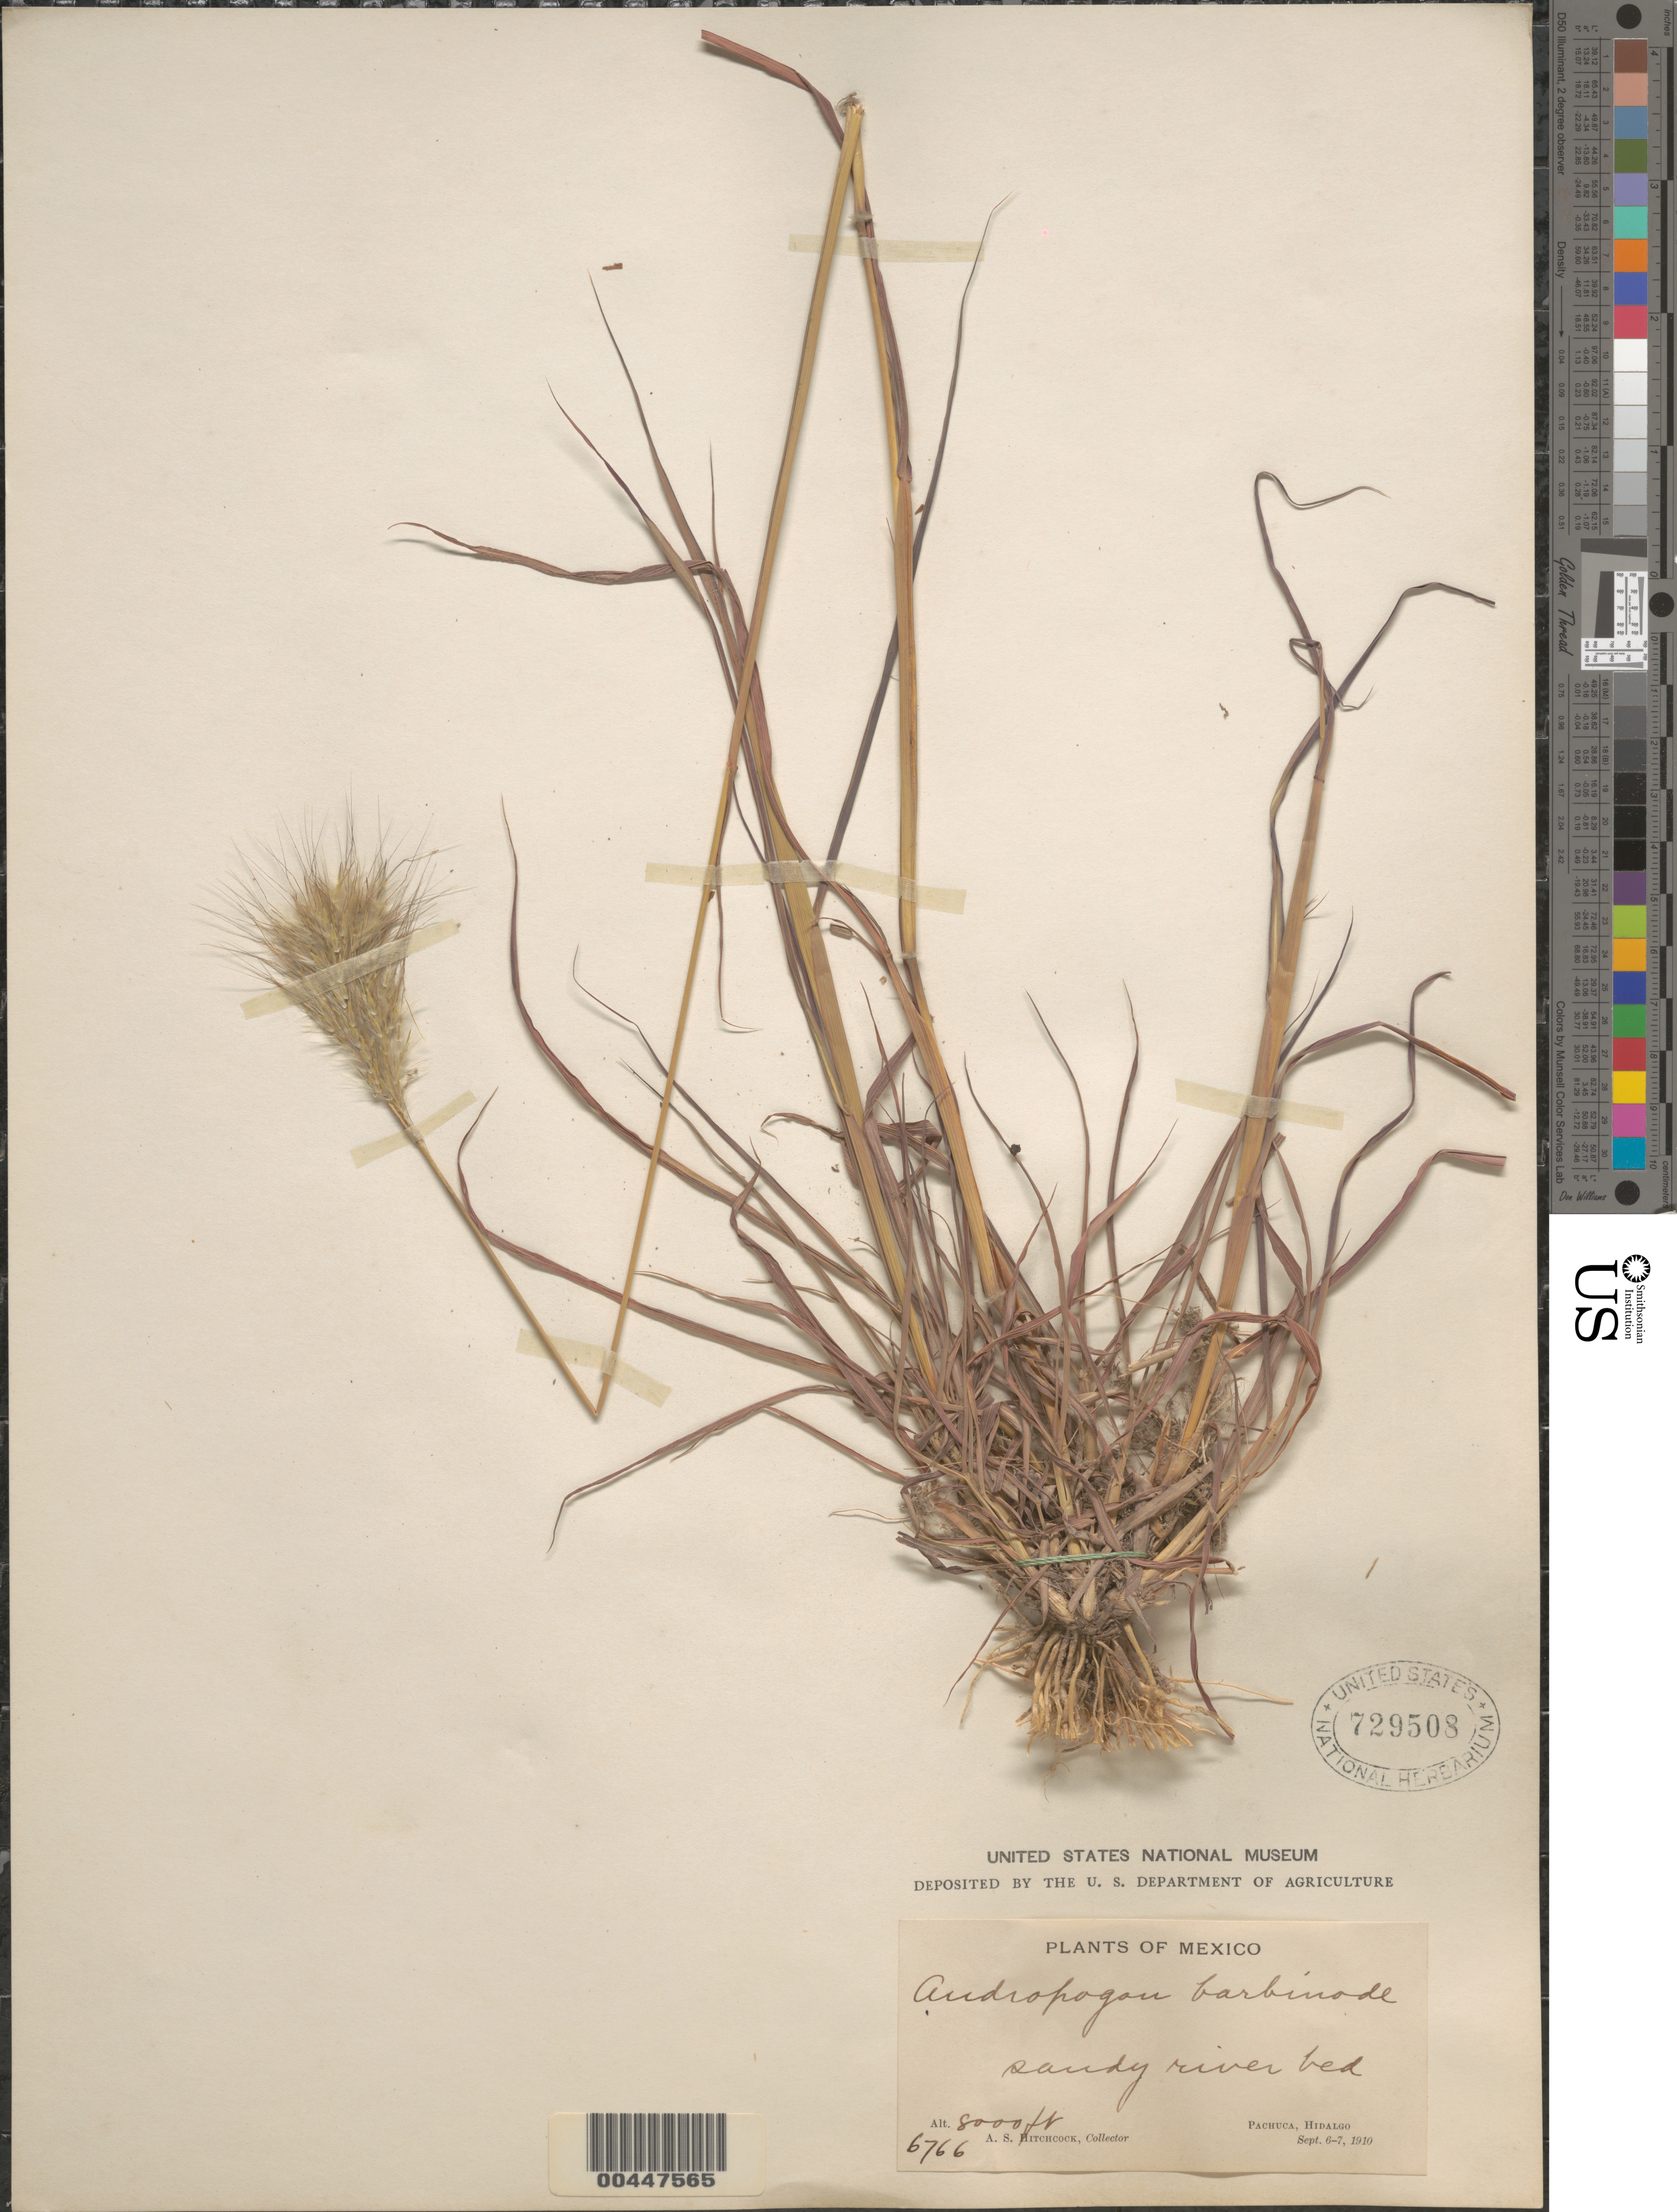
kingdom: Plantae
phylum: Tracheophyta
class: Liliopsida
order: Poales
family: Poaceae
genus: Andropogon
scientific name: Andropogon barbinodis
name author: Lag.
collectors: A. S. Hitchcock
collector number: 6766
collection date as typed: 6 Sep 1910 to 7 Sep 1910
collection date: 1910-09-06/1910-09-07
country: Mexico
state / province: Hidalgo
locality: Pachuca, sandy river bed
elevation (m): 2438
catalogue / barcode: US 729508